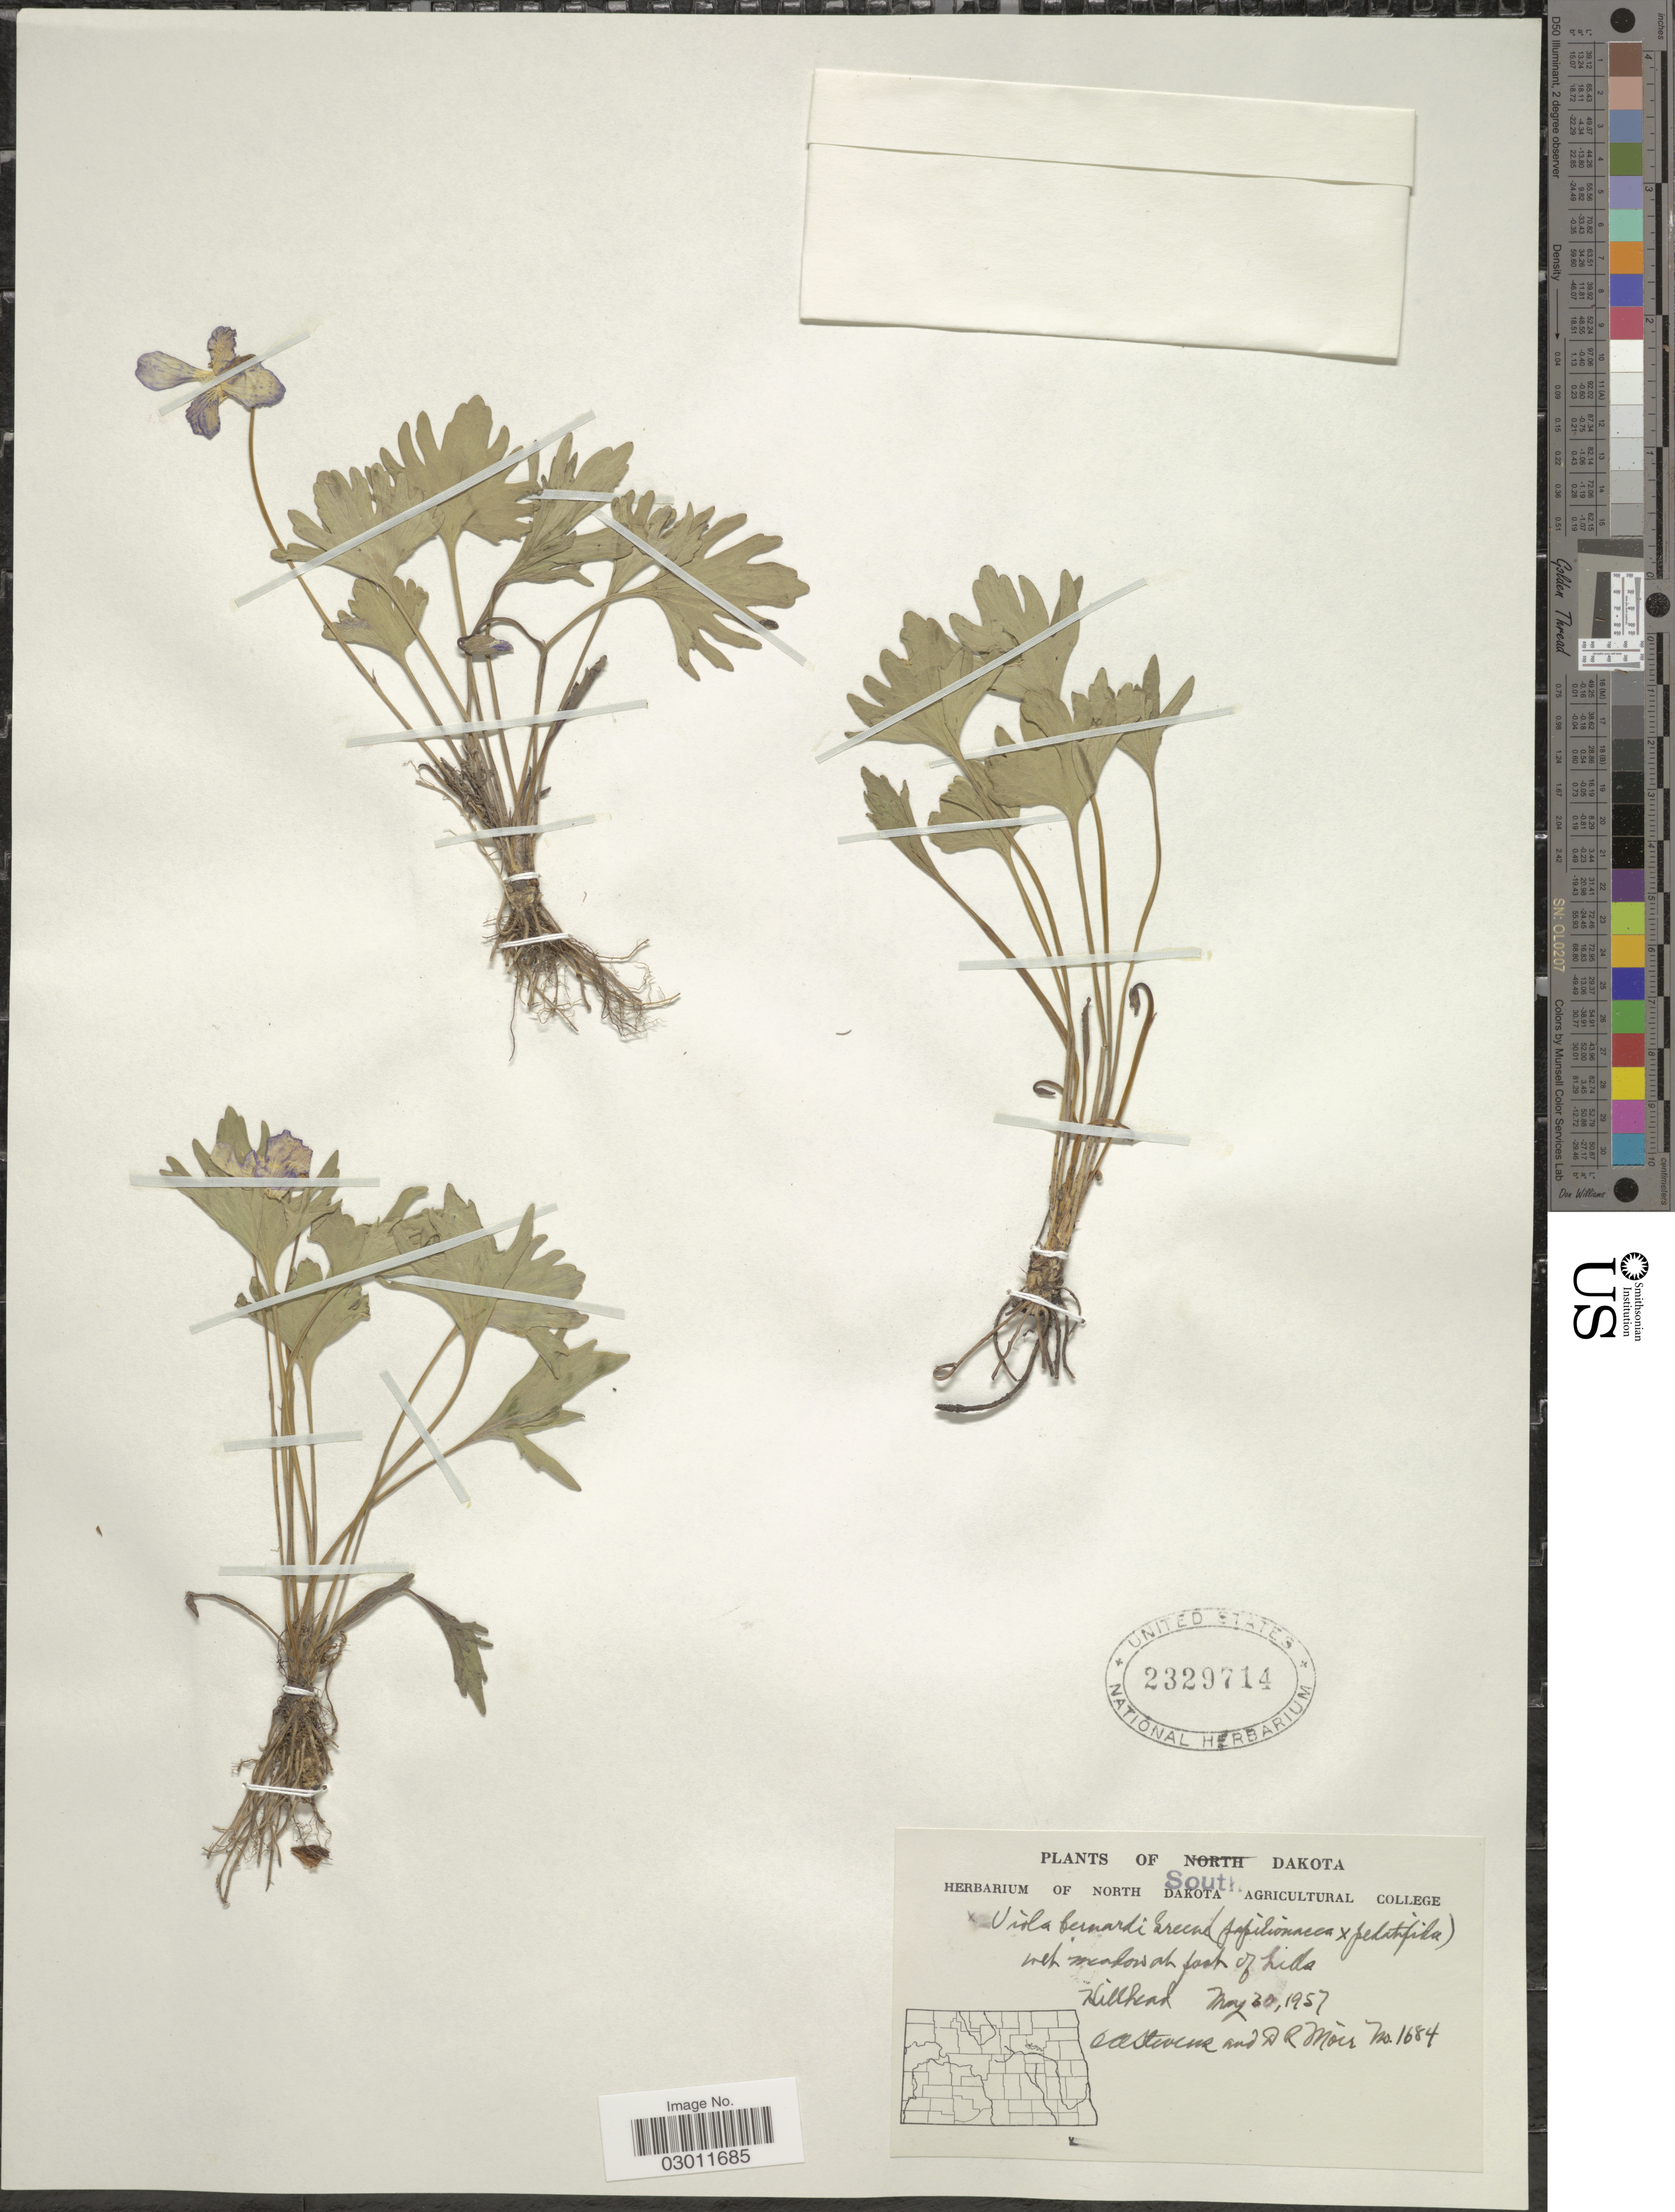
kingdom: Plantae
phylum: Tracheophyta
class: Magnoliopsida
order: Malpighiales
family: Violaceae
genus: Viola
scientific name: Viola x bernardii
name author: (Greene) Greene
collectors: O. A. Stevens & D. Moir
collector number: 1684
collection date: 1957-05-30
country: United States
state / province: South Dakota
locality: Hillhead.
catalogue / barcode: US 2329714